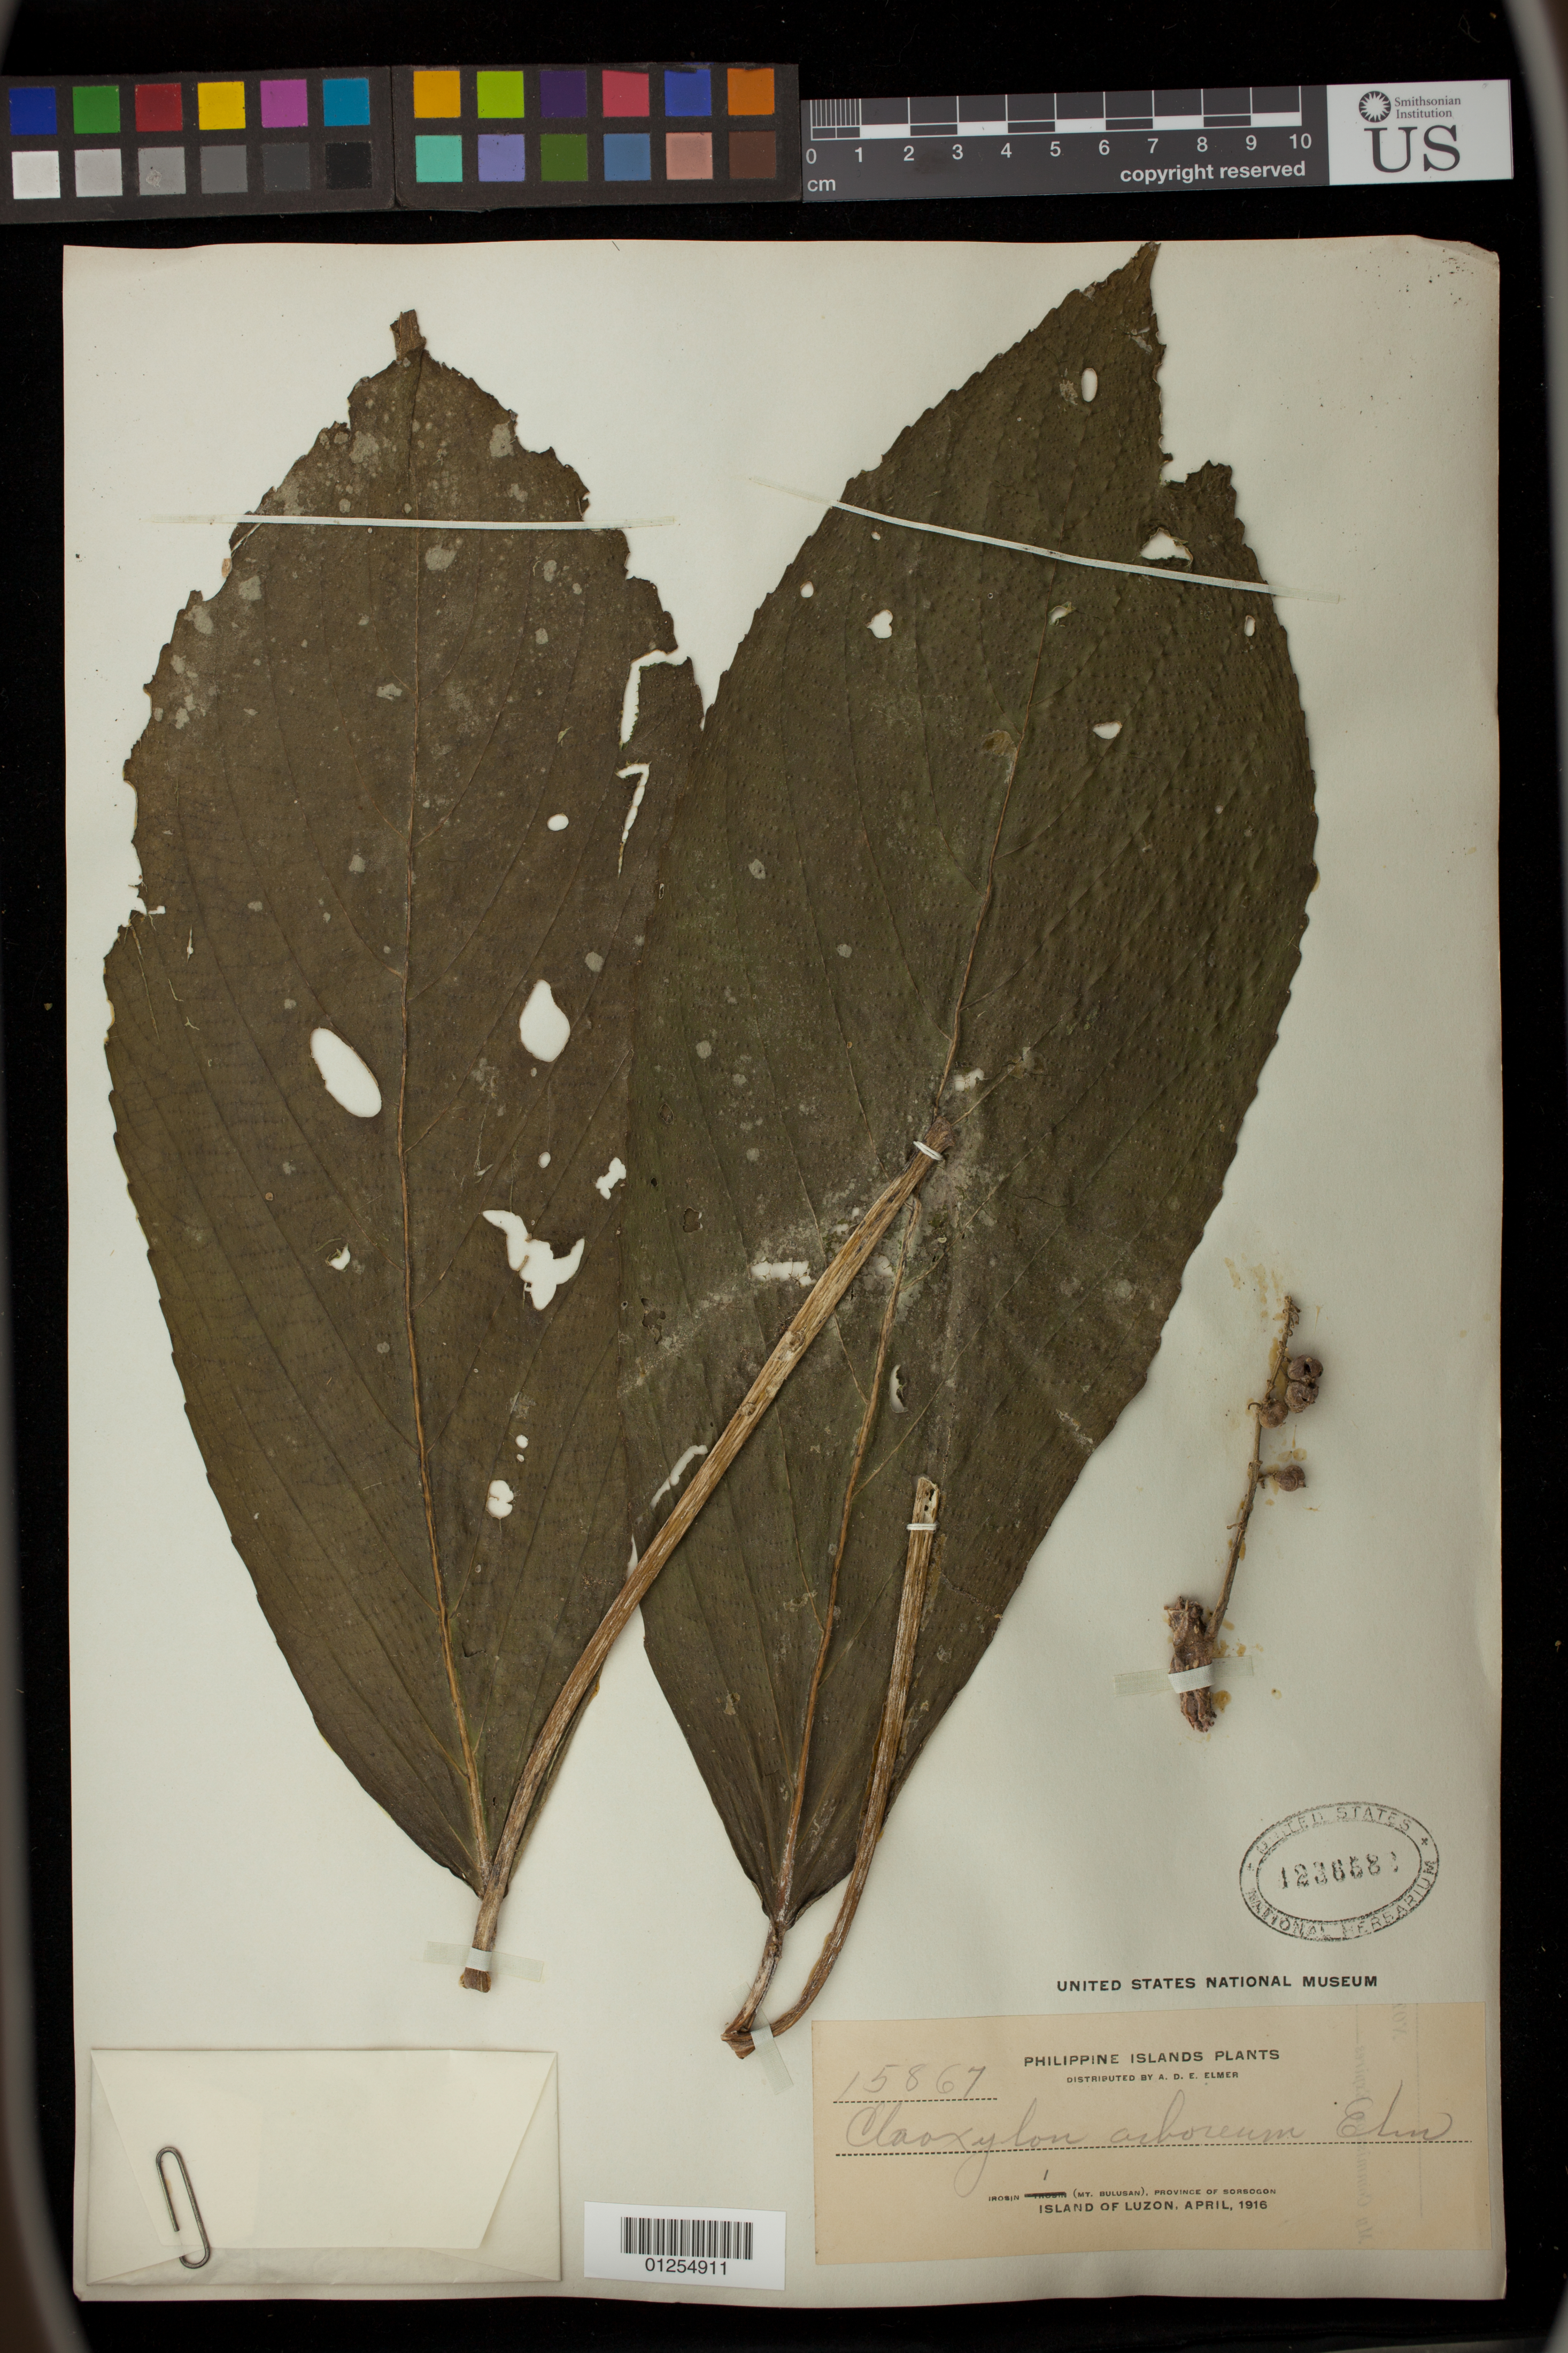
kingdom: Plantae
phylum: Tracheophyta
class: Magnoliopsida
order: Malpighiales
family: Euphorbiaceae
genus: Claoxylon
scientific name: Claoxylon arboreum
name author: Elmer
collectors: A. D. E. Elmer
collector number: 15867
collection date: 1916-04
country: Philippines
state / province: Bicol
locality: Sorsogon Province, Irosin (Mt. Bulusan), Luzon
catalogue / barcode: US 1238583